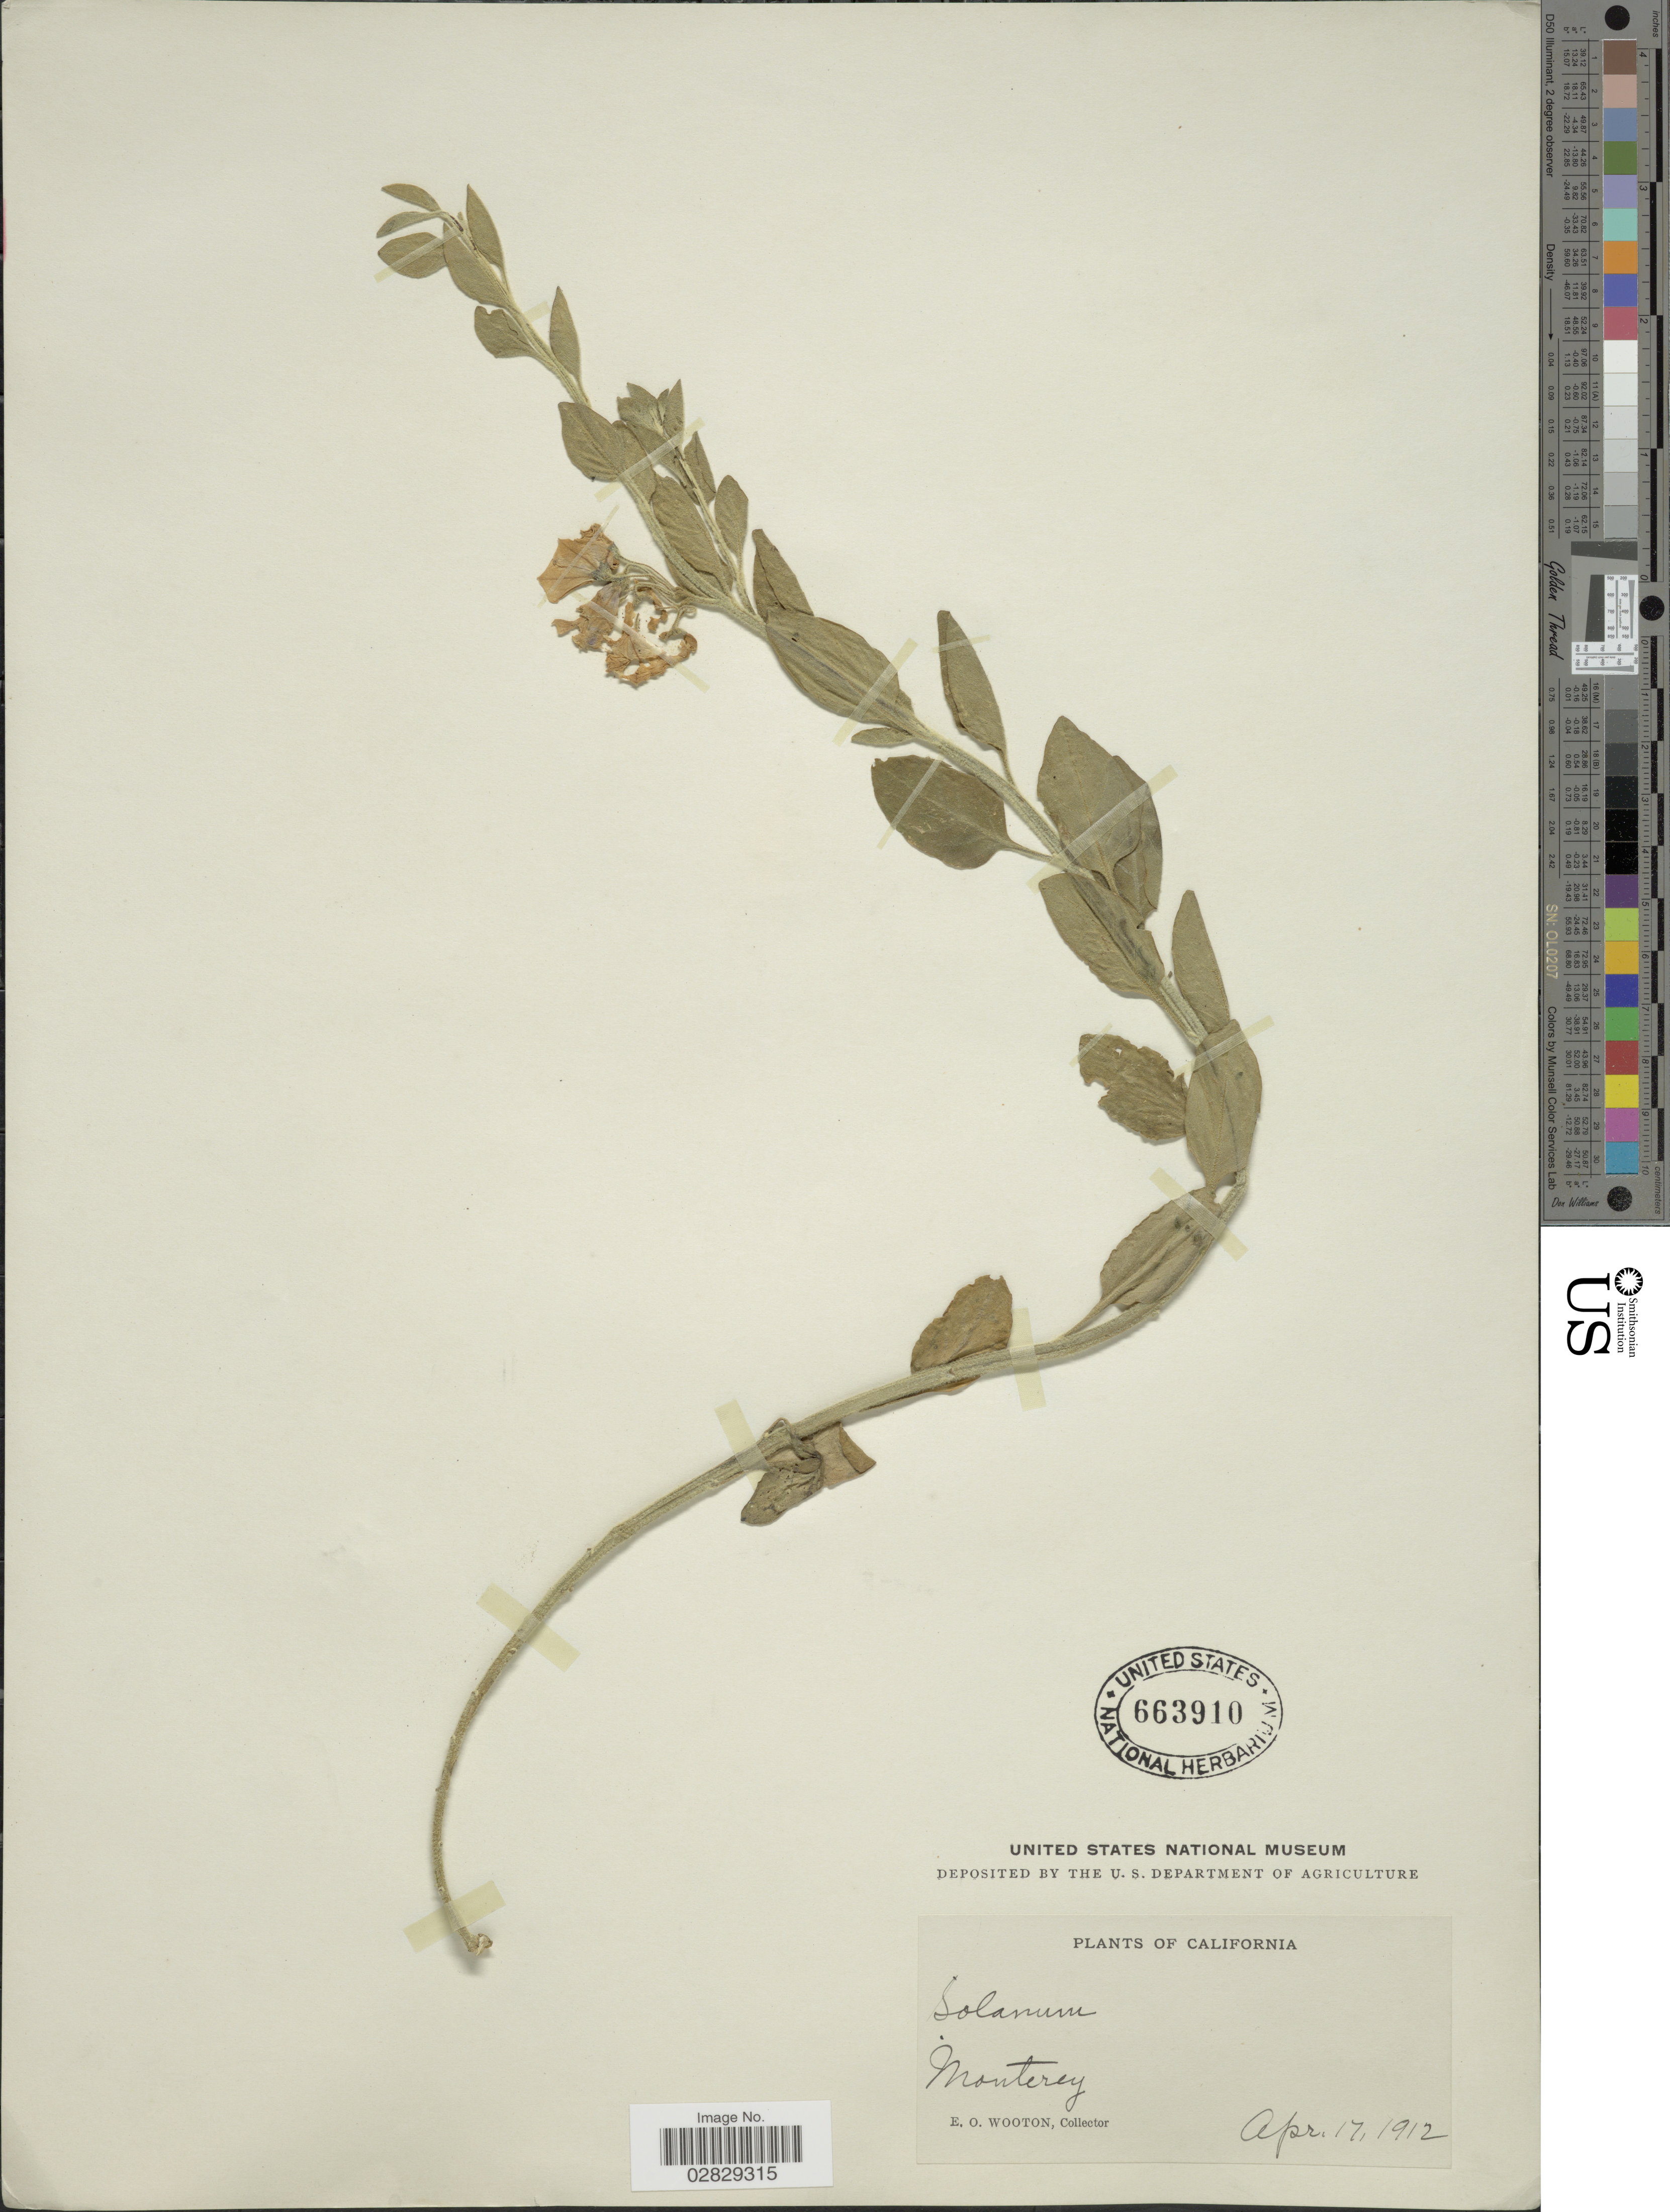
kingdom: Plantae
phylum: Tracheophyta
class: Magnoliopsida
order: Solanales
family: Solanaceae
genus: Solanum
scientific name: Solanum sp.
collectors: E. O. Wooton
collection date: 1912-04-17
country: United States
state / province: California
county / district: Monterey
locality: Monterey.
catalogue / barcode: US 663910